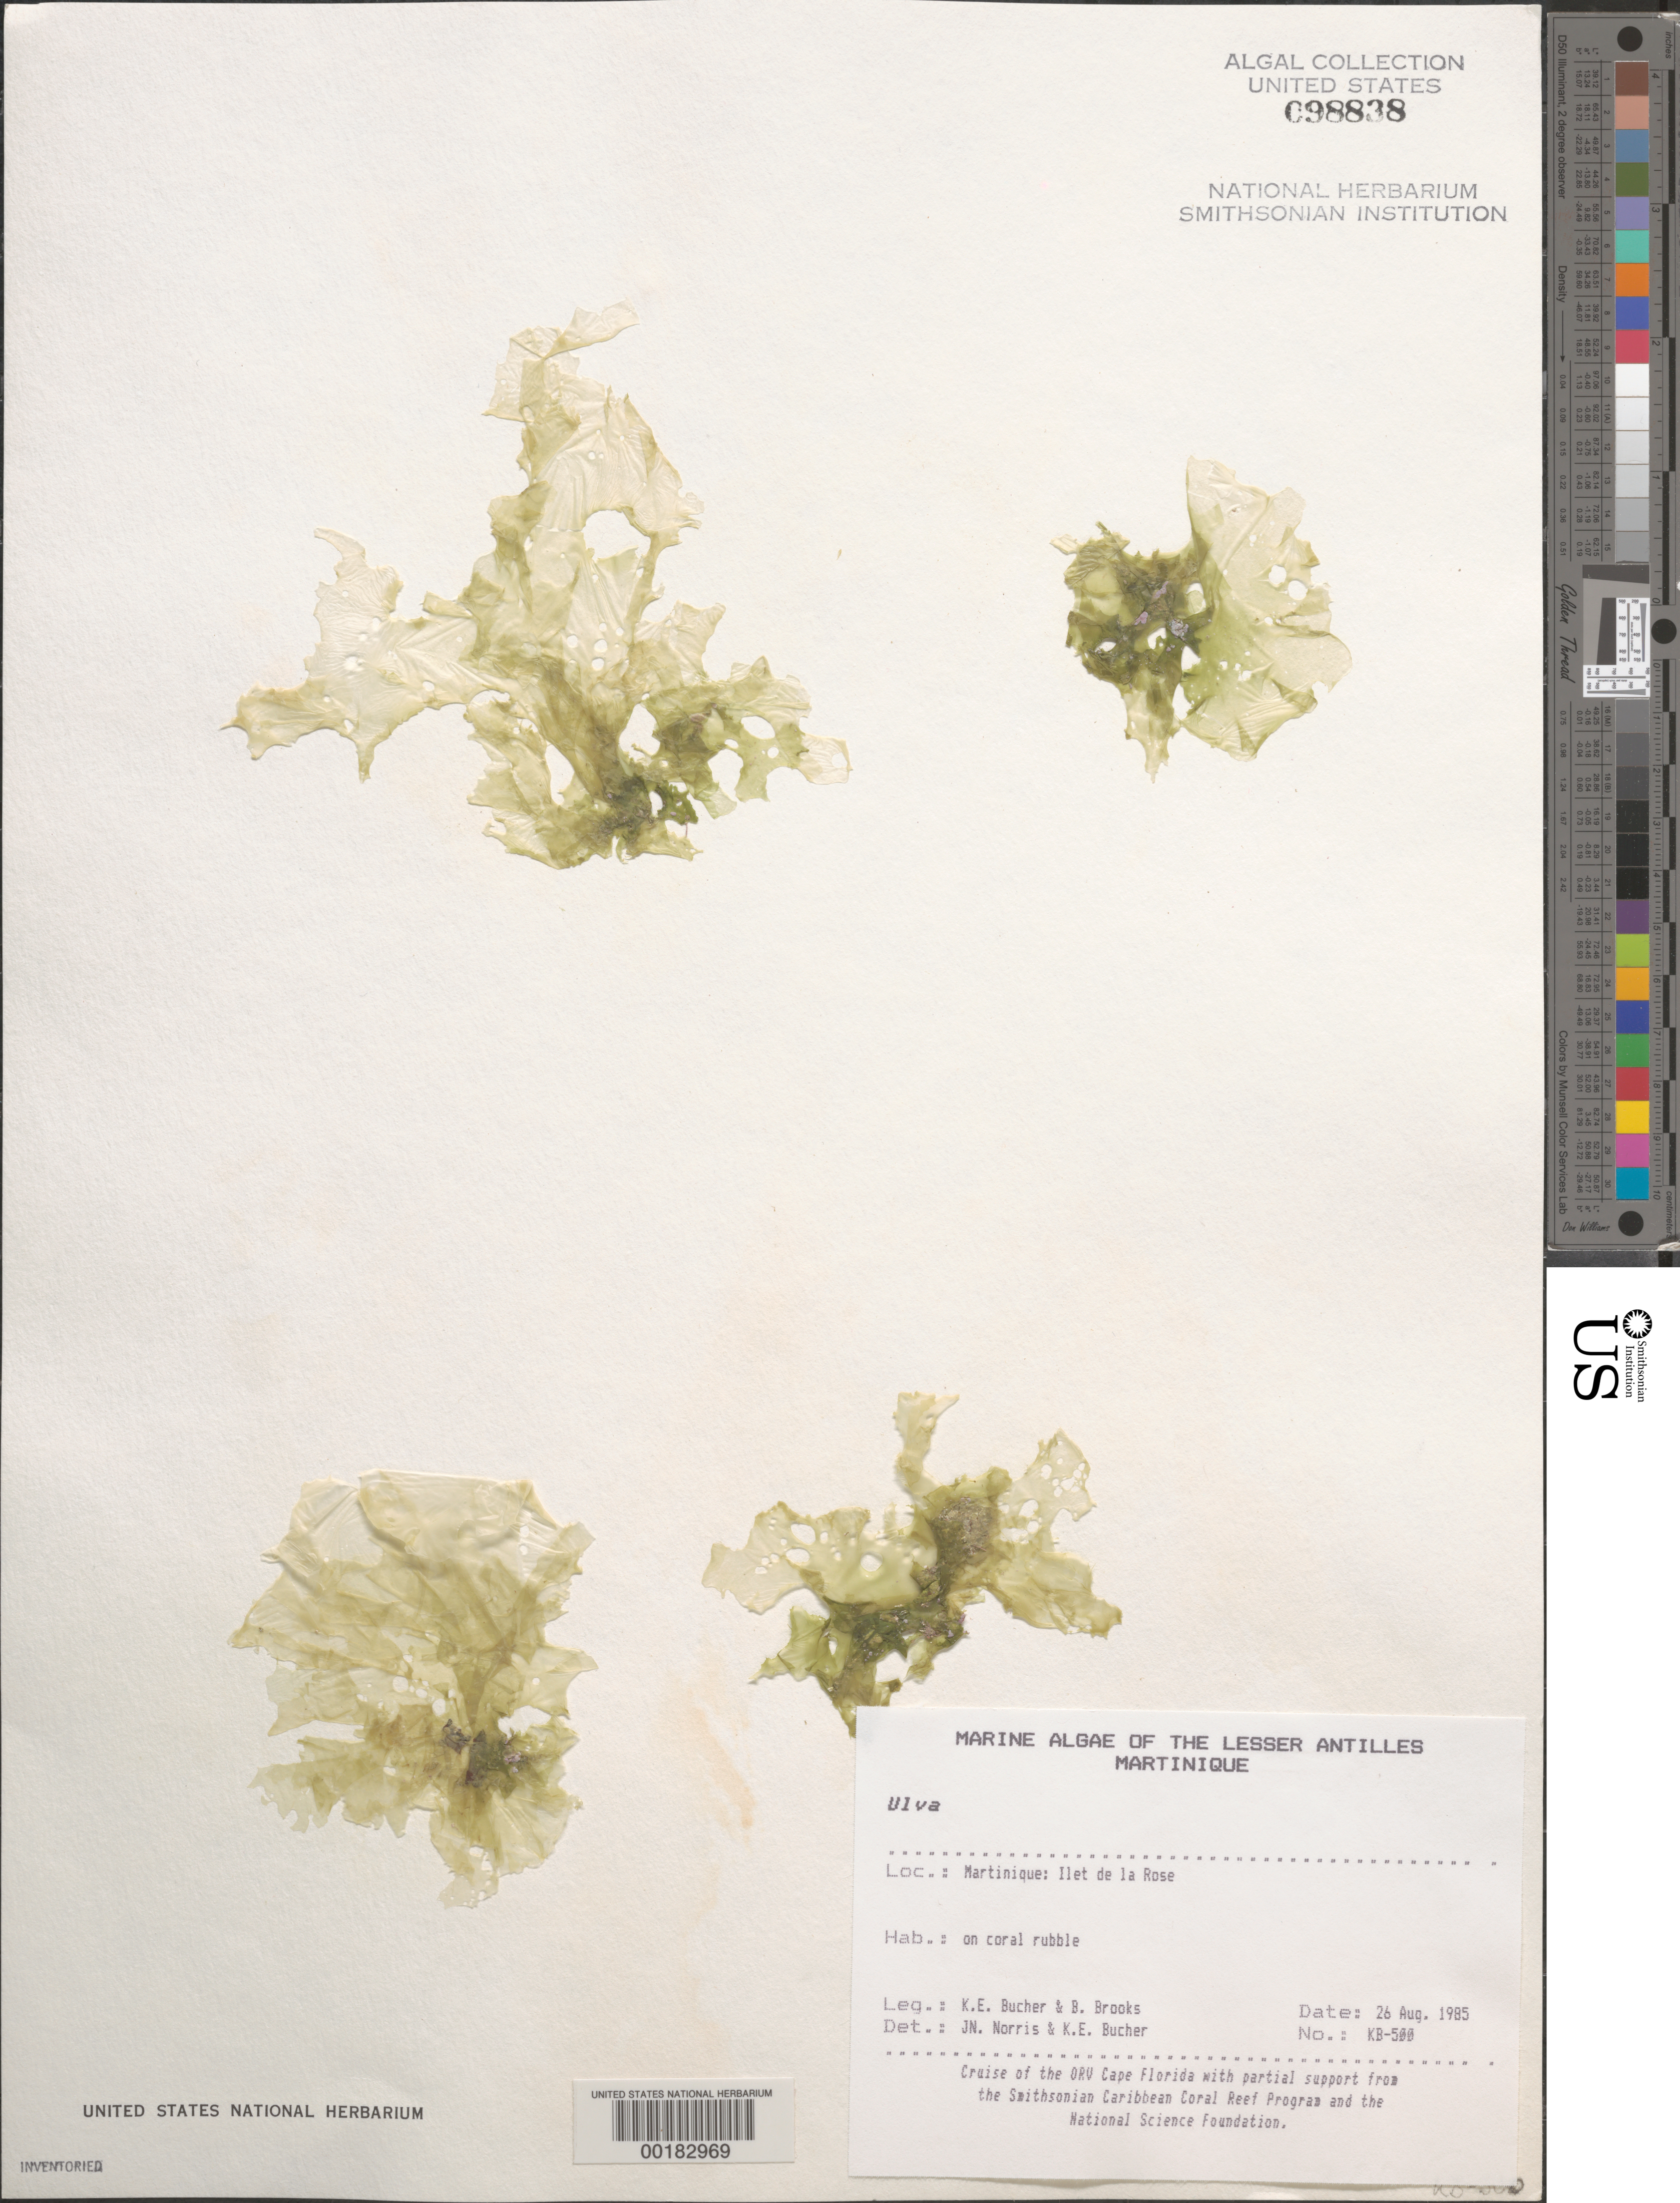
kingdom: Plantae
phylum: Chlorophyta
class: Ulvophyceae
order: Ulvales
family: Ulvaceae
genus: Ulva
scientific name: Ulva sp.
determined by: Norris, J. N.; Bucher, K. E.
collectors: K. E. Bucher & B. Brooks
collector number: Kb-500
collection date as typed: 26 Aug 1985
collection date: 1985-08-26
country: Martinique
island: Ilet de la Rose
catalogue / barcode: US 98838